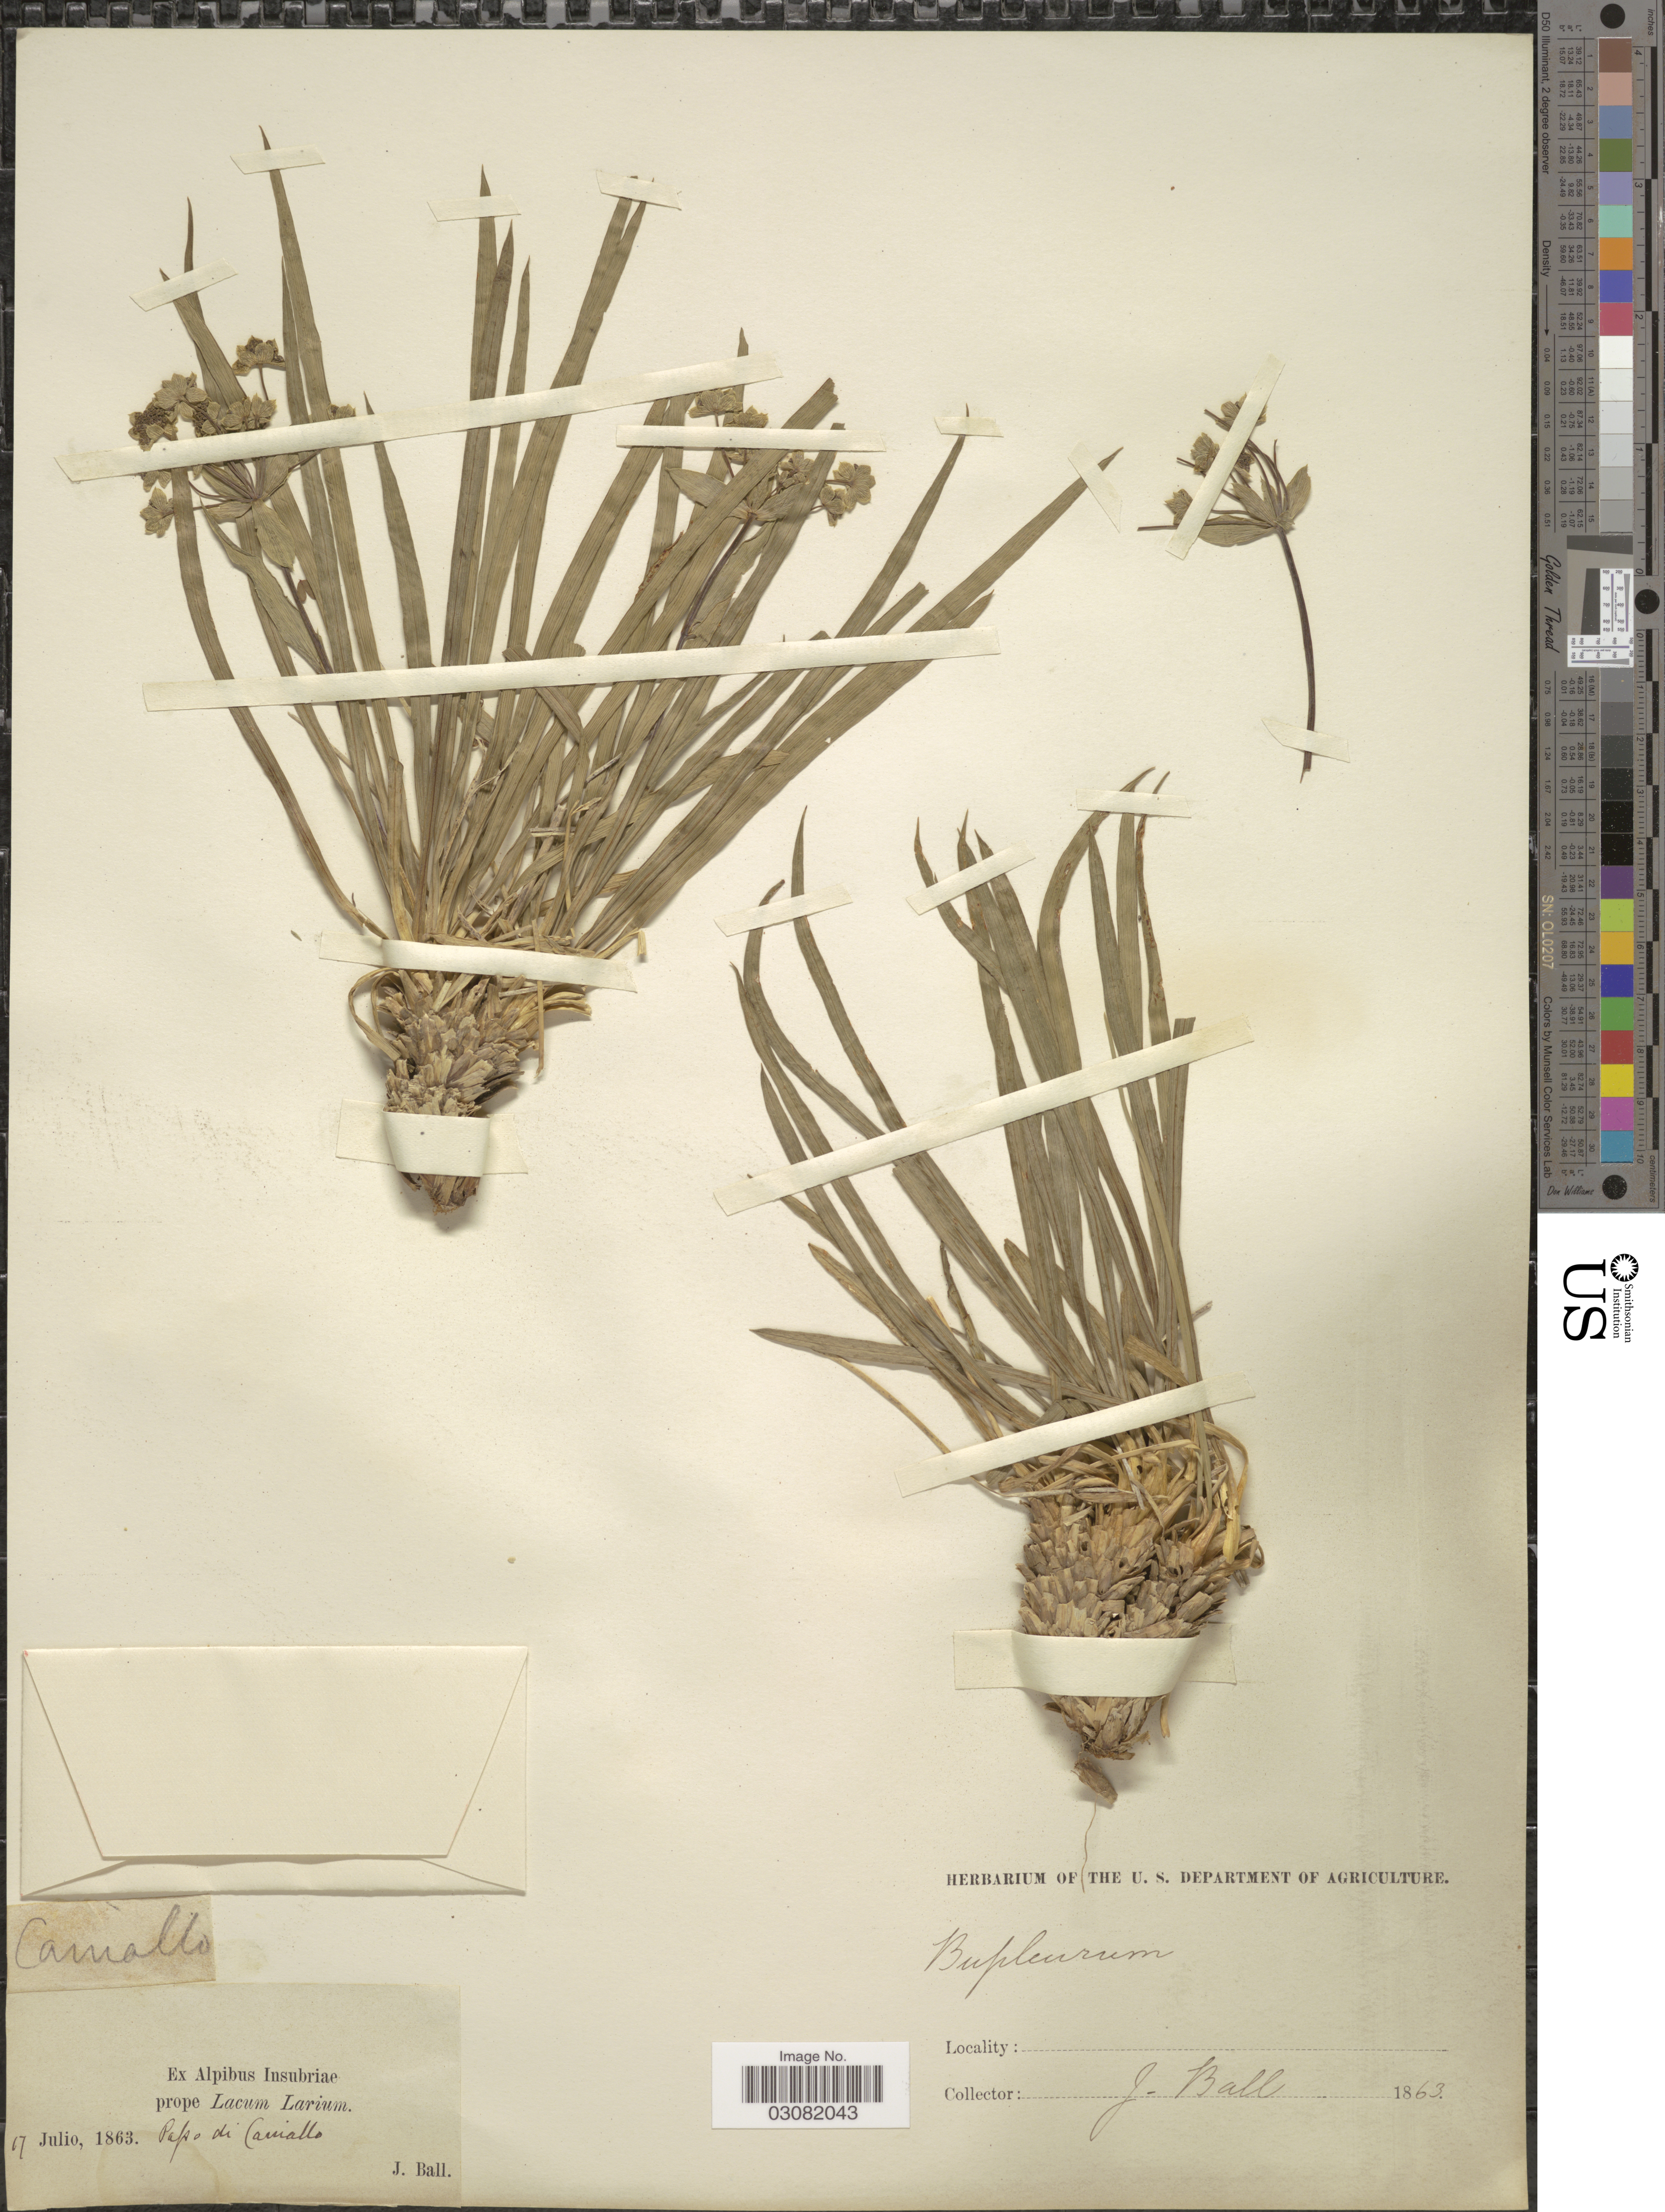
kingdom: Plantae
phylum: Tracheophyta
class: Magnoliopsida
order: Apiales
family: Apiaceae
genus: Bupleurum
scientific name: Bupleurum sp.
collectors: J. Ball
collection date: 1863-07-17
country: Italy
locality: Ex Alpibus Insubriae prope Lacum Larium. Passo di Camallo.